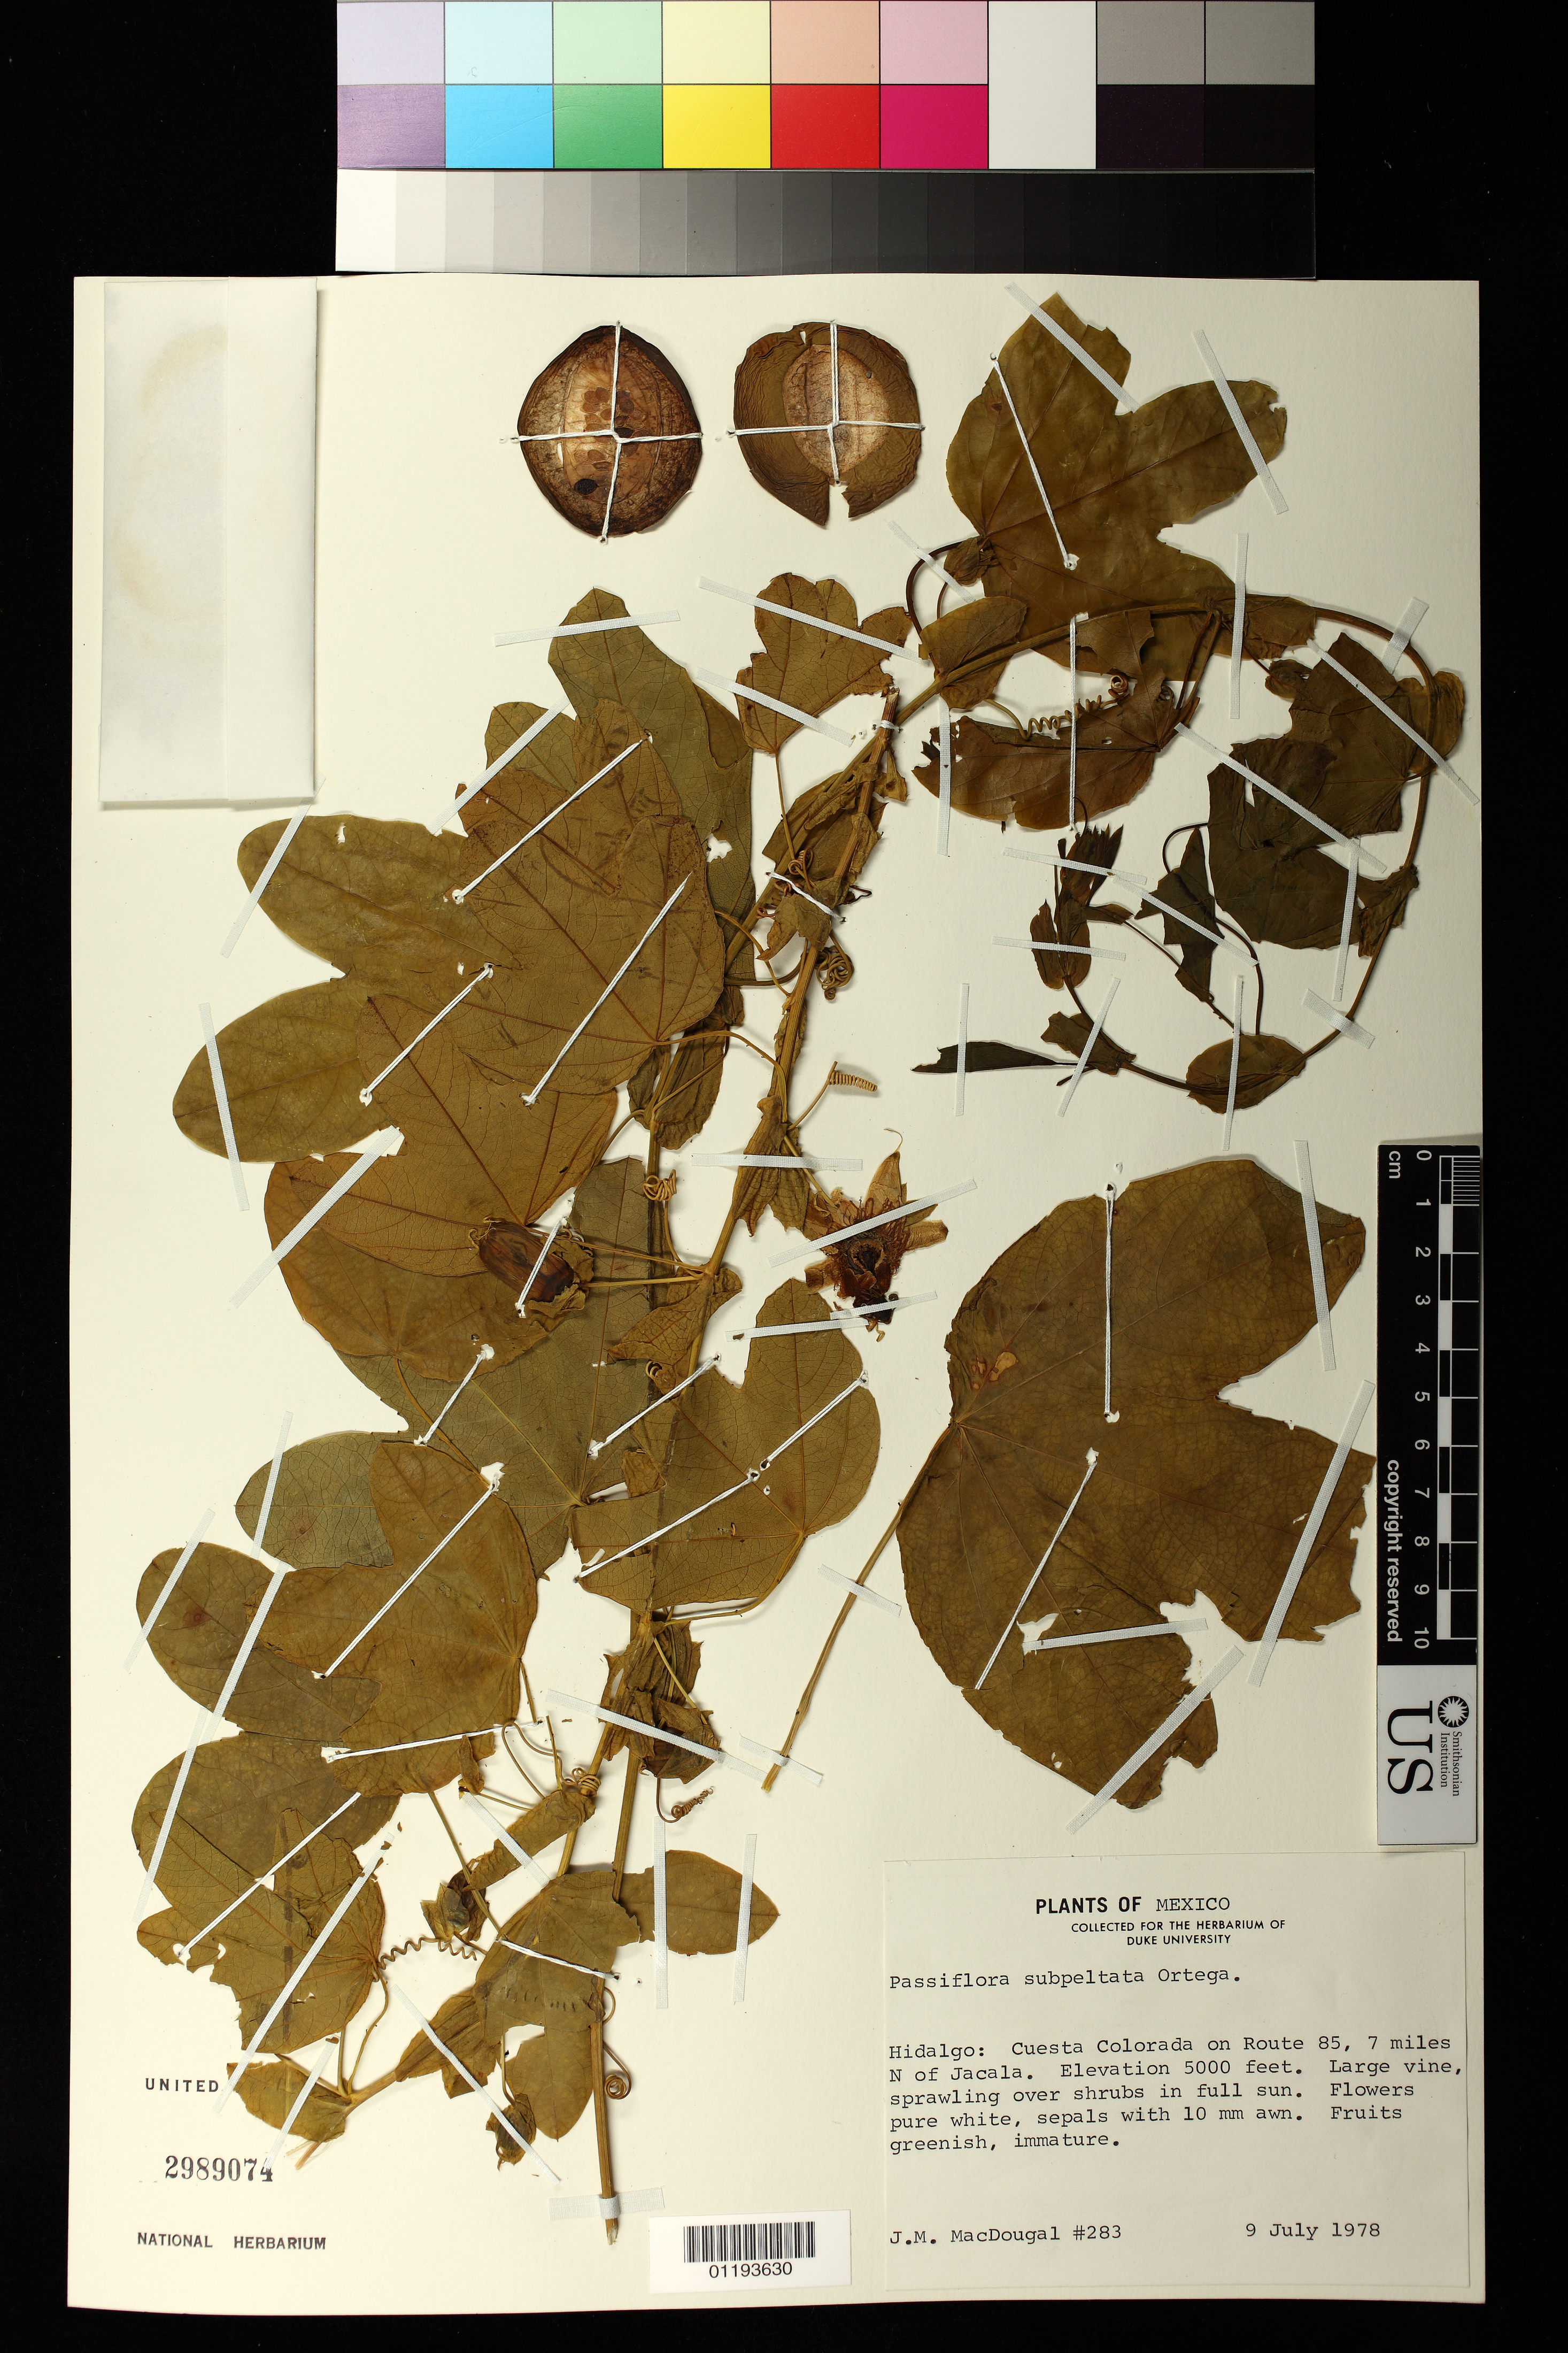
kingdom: Plantae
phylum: Tracheophyta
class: Magnoliopsida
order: Malpighiales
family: Passifloraceae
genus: Passiflora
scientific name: Passiflora subpeltata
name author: Ortega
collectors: J. M. MacDougal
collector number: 283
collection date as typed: Jul 9 1978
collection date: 1978-07-09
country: Mexico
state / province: Hidalgo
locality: Cuesta Colorada on Route 85, 7 miles N of Jacala.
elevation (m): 305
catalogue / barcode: US 2989074